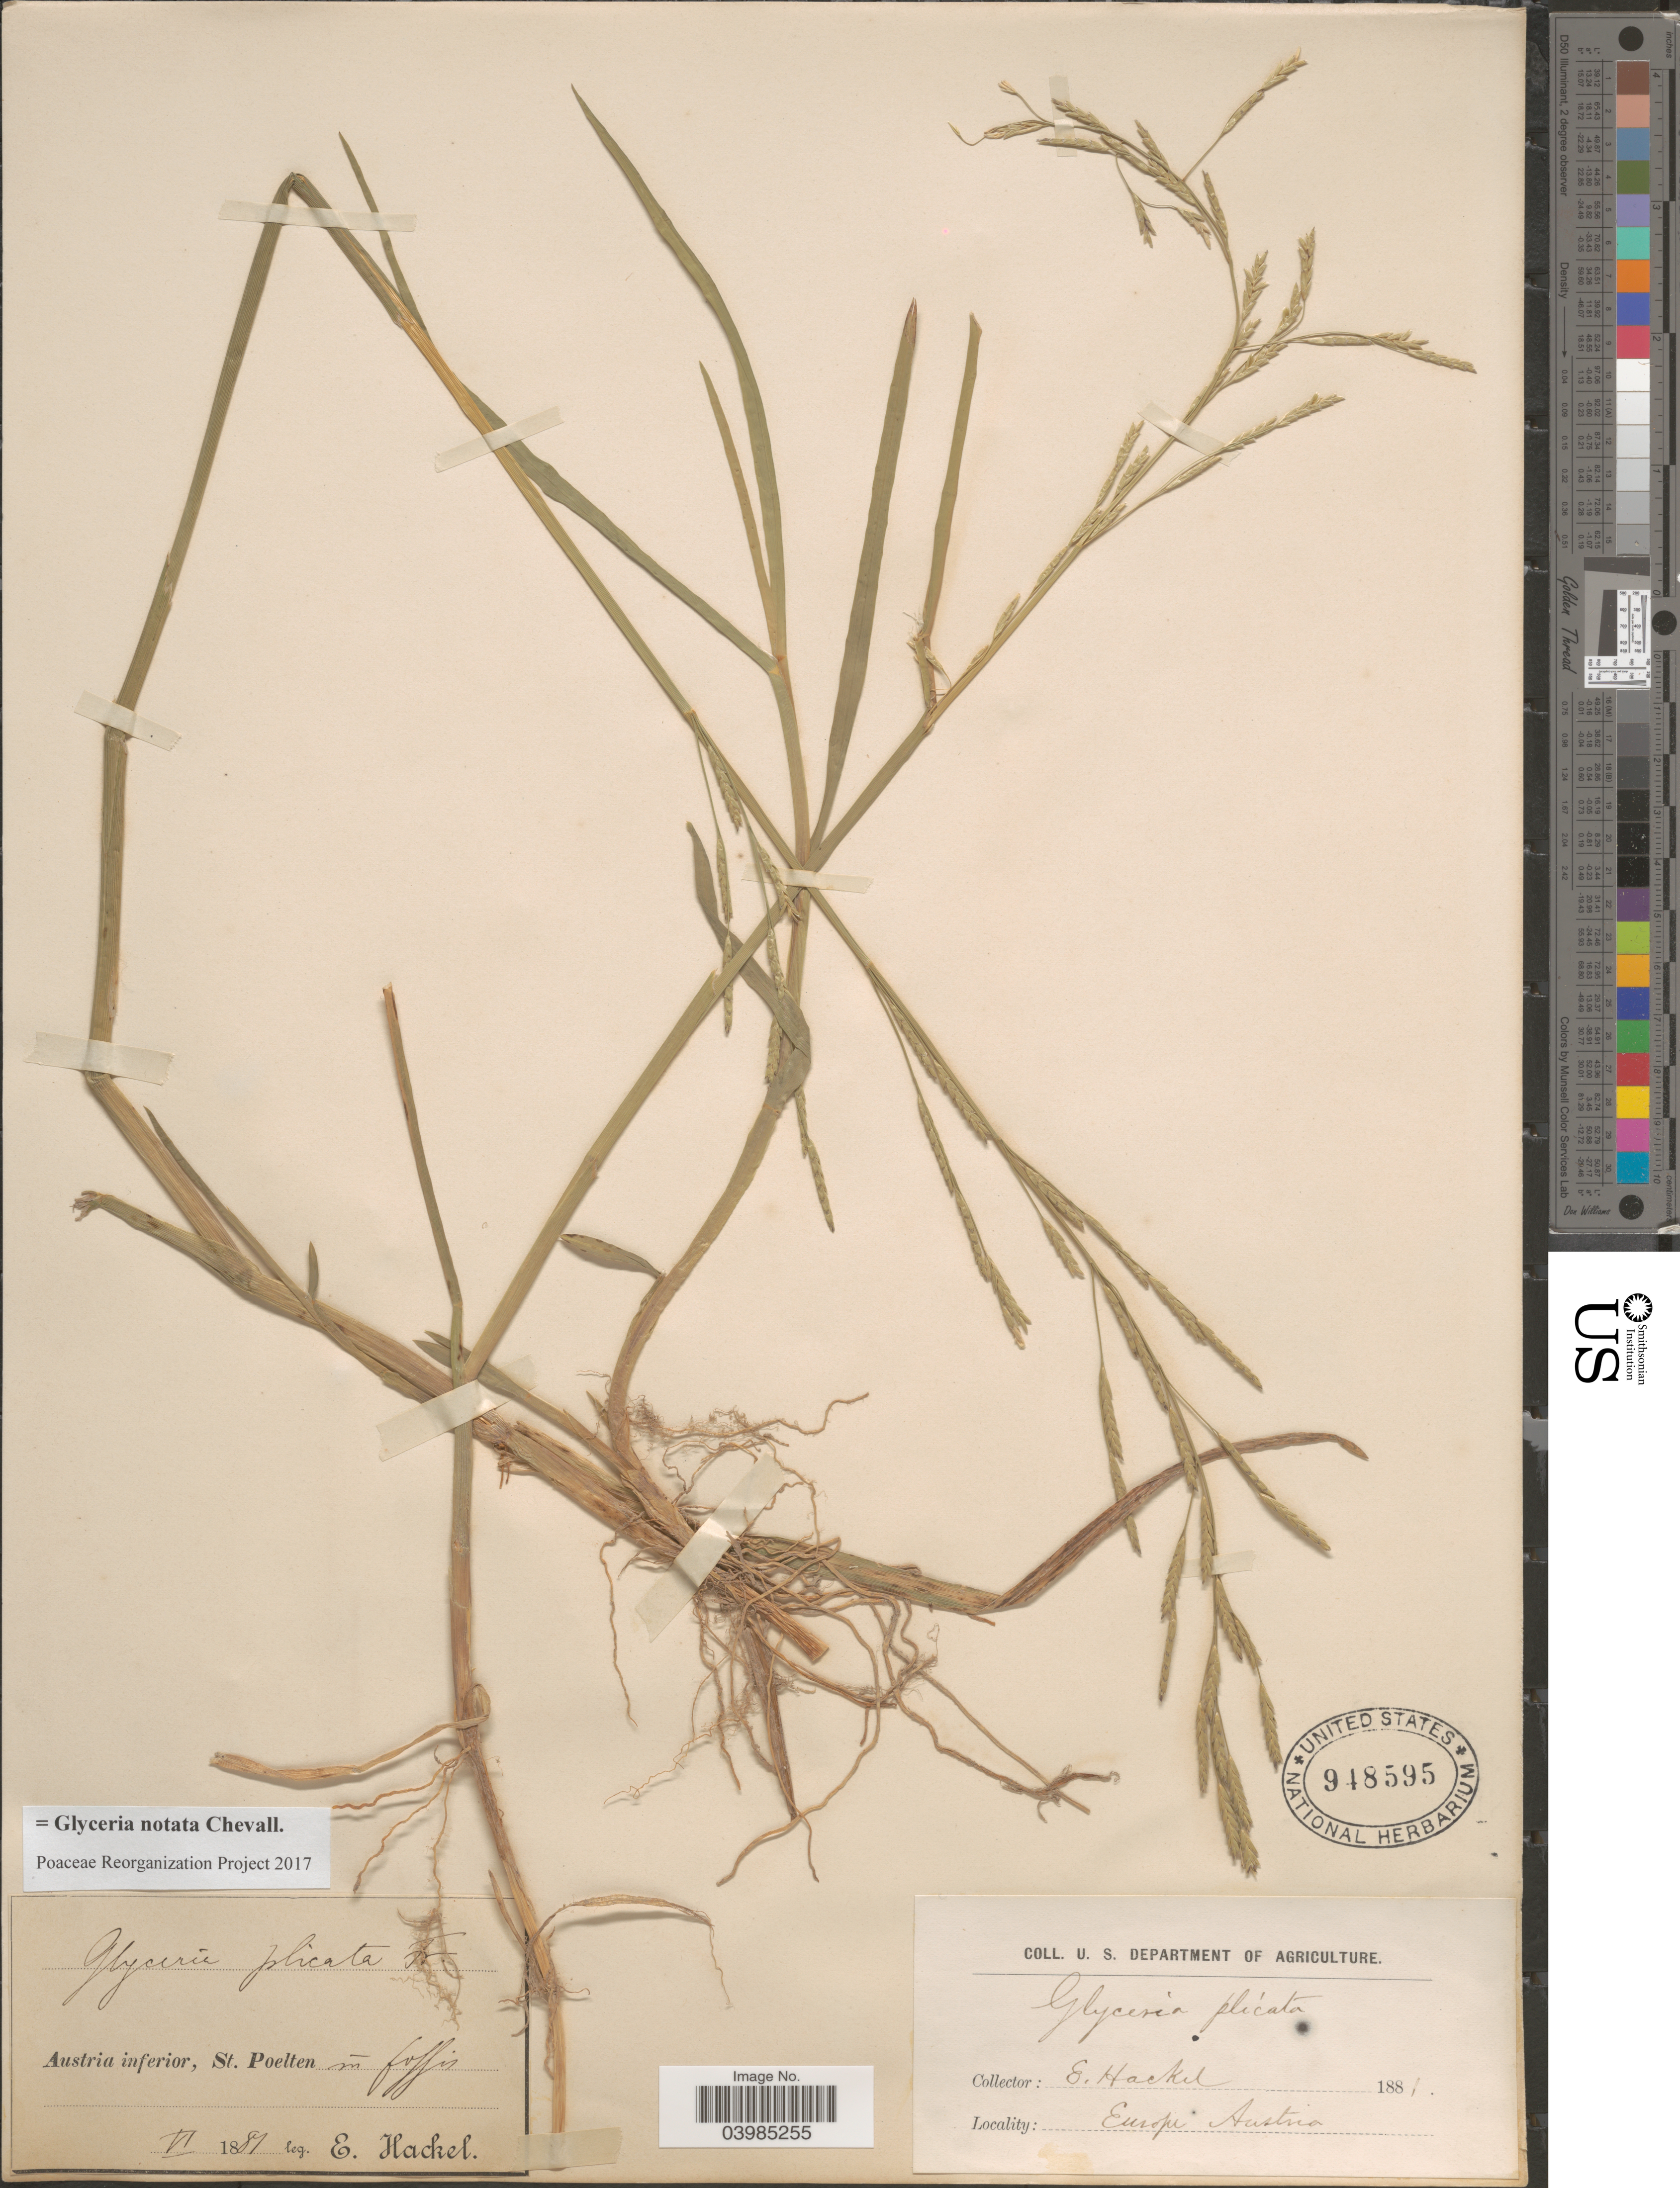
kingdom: Plantae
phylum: Tracheophyta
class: Liliopsida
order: Poales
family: Poaceae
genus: Glyceria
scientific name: Glyceria notata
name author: Chevall.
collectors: E. Hackel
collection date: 1881-06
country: Austria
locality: Austria inferior, St. Poelten im fossis.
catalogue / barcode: US 948595